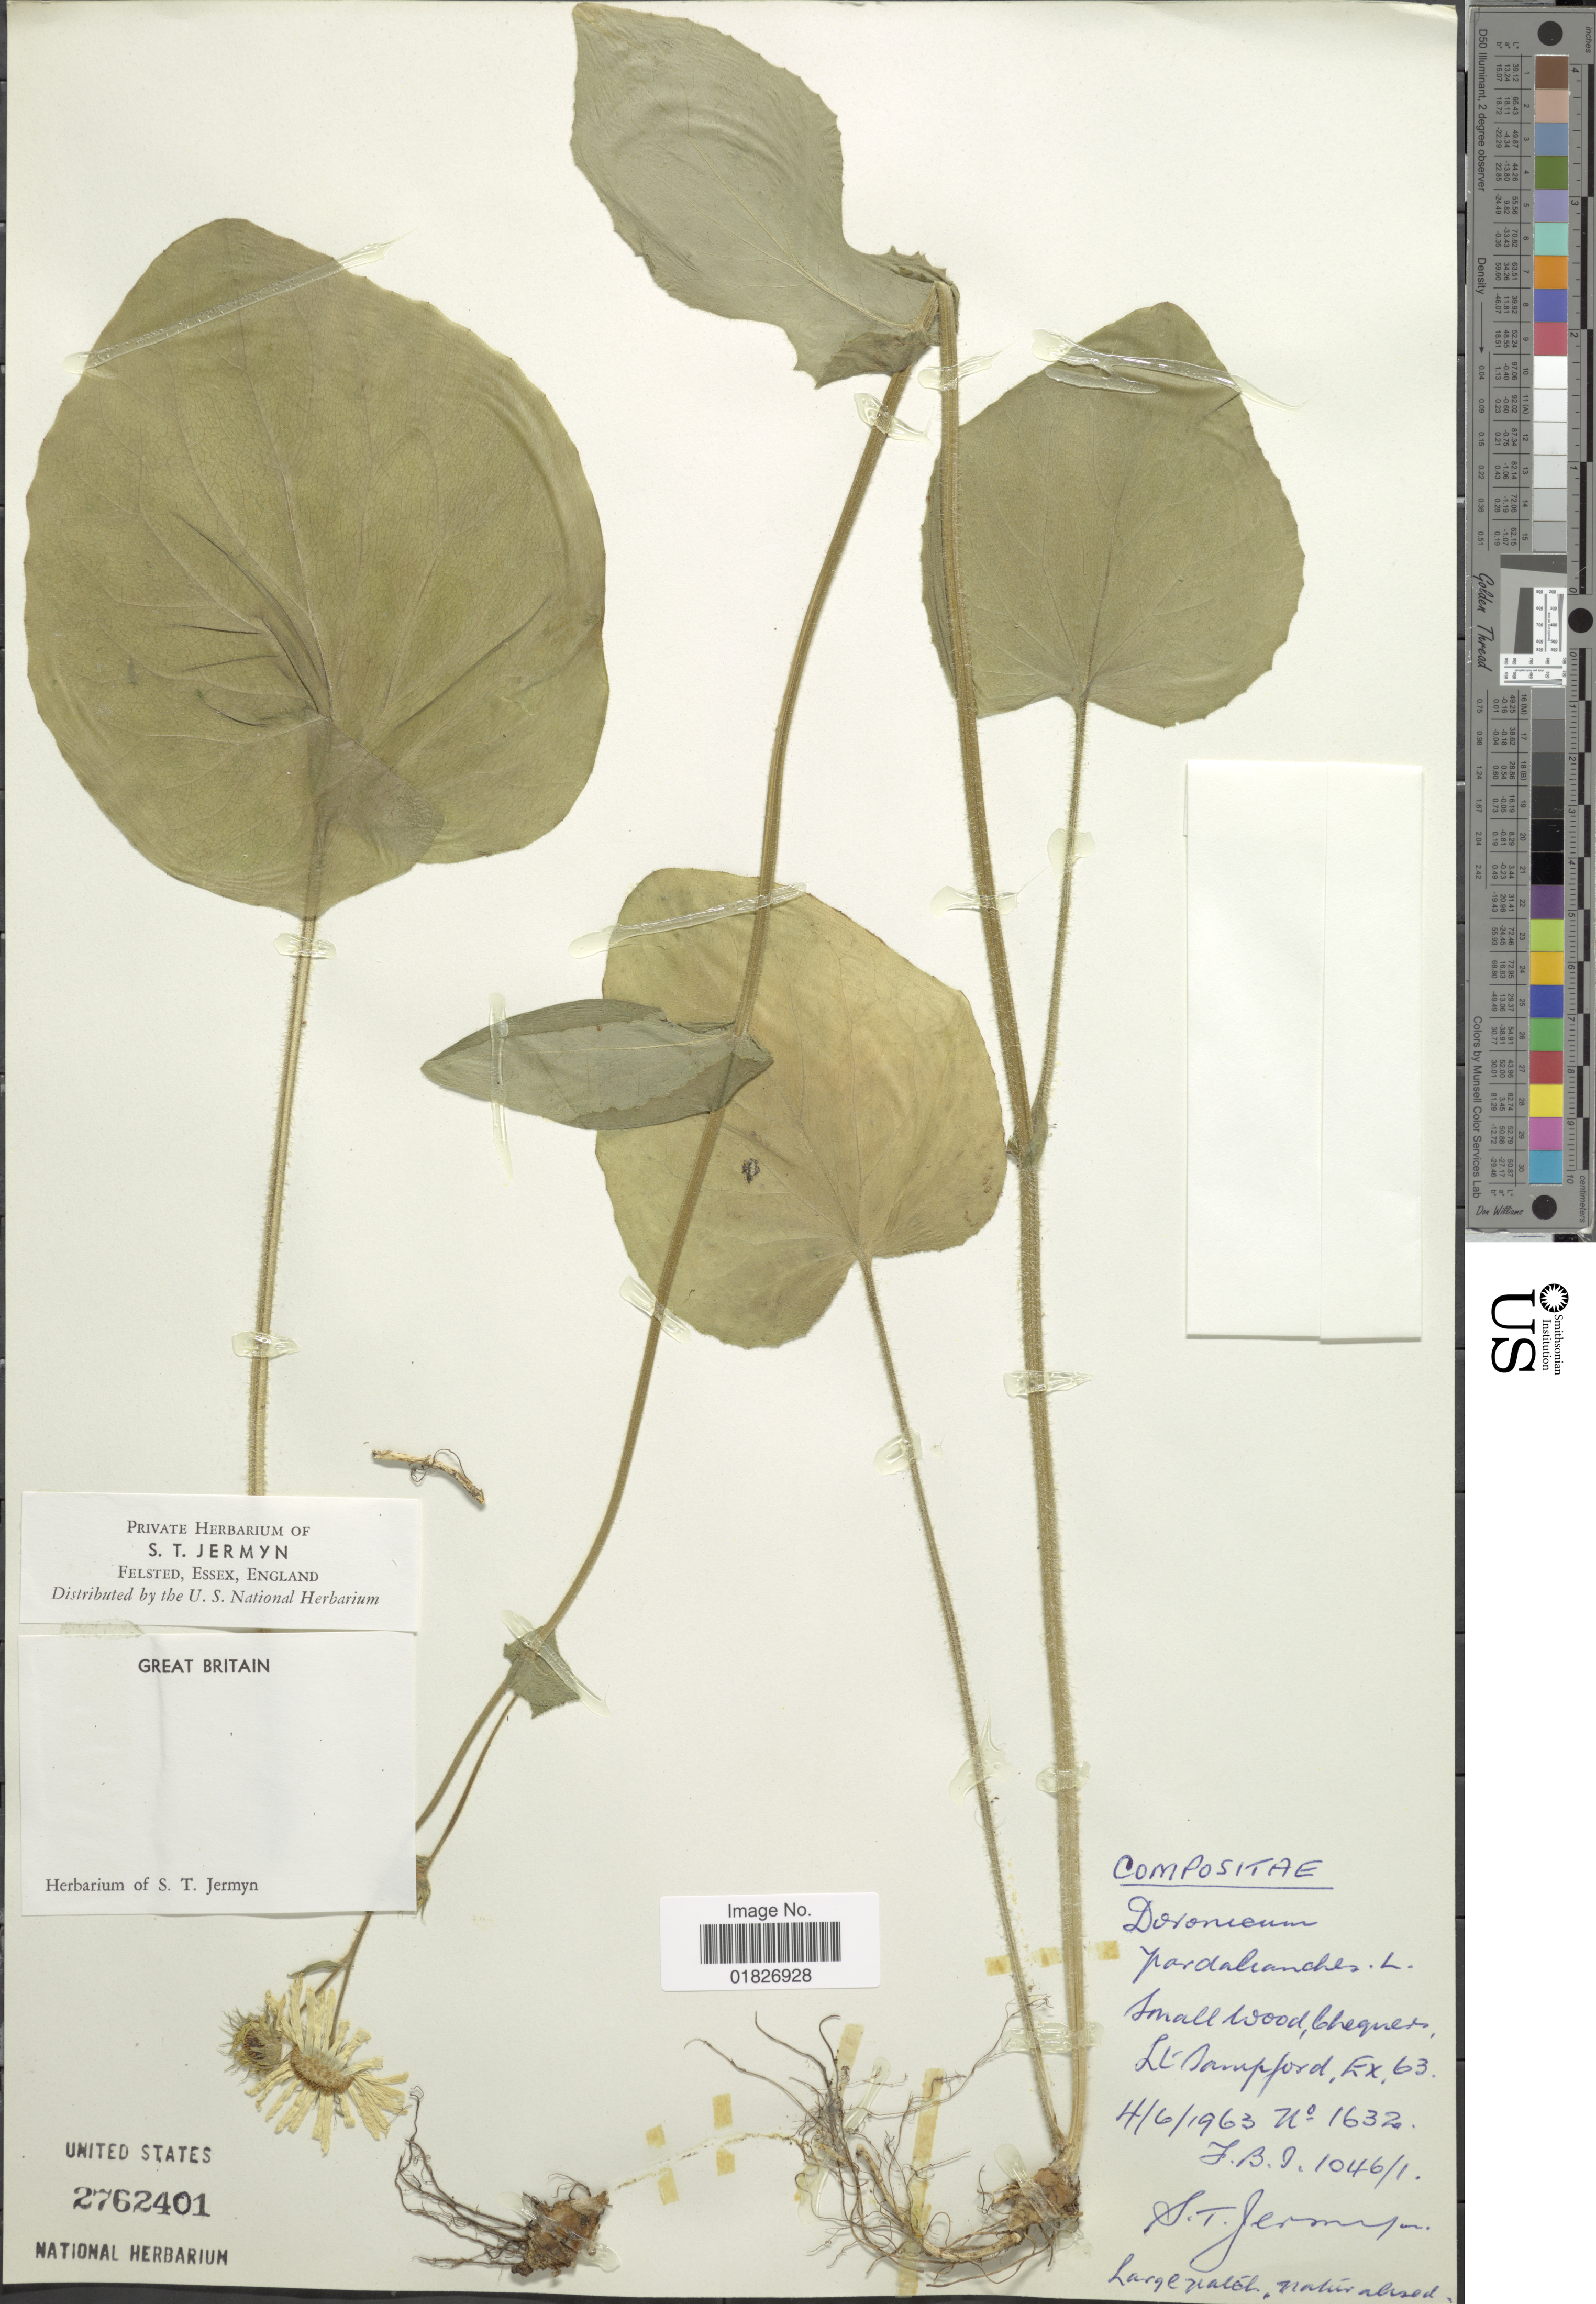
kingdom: Plantae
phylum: Tracheophyta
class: Magnoliopsida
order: Asterales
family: Asteraceae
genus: Doronicum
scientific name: Doronicum pardalianches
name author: L.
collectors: S. Jermyn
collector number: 1632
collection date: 1963-06-04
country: United Kingdom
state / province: England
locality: Great Sampford Ex. 63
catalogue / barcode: US 2762401